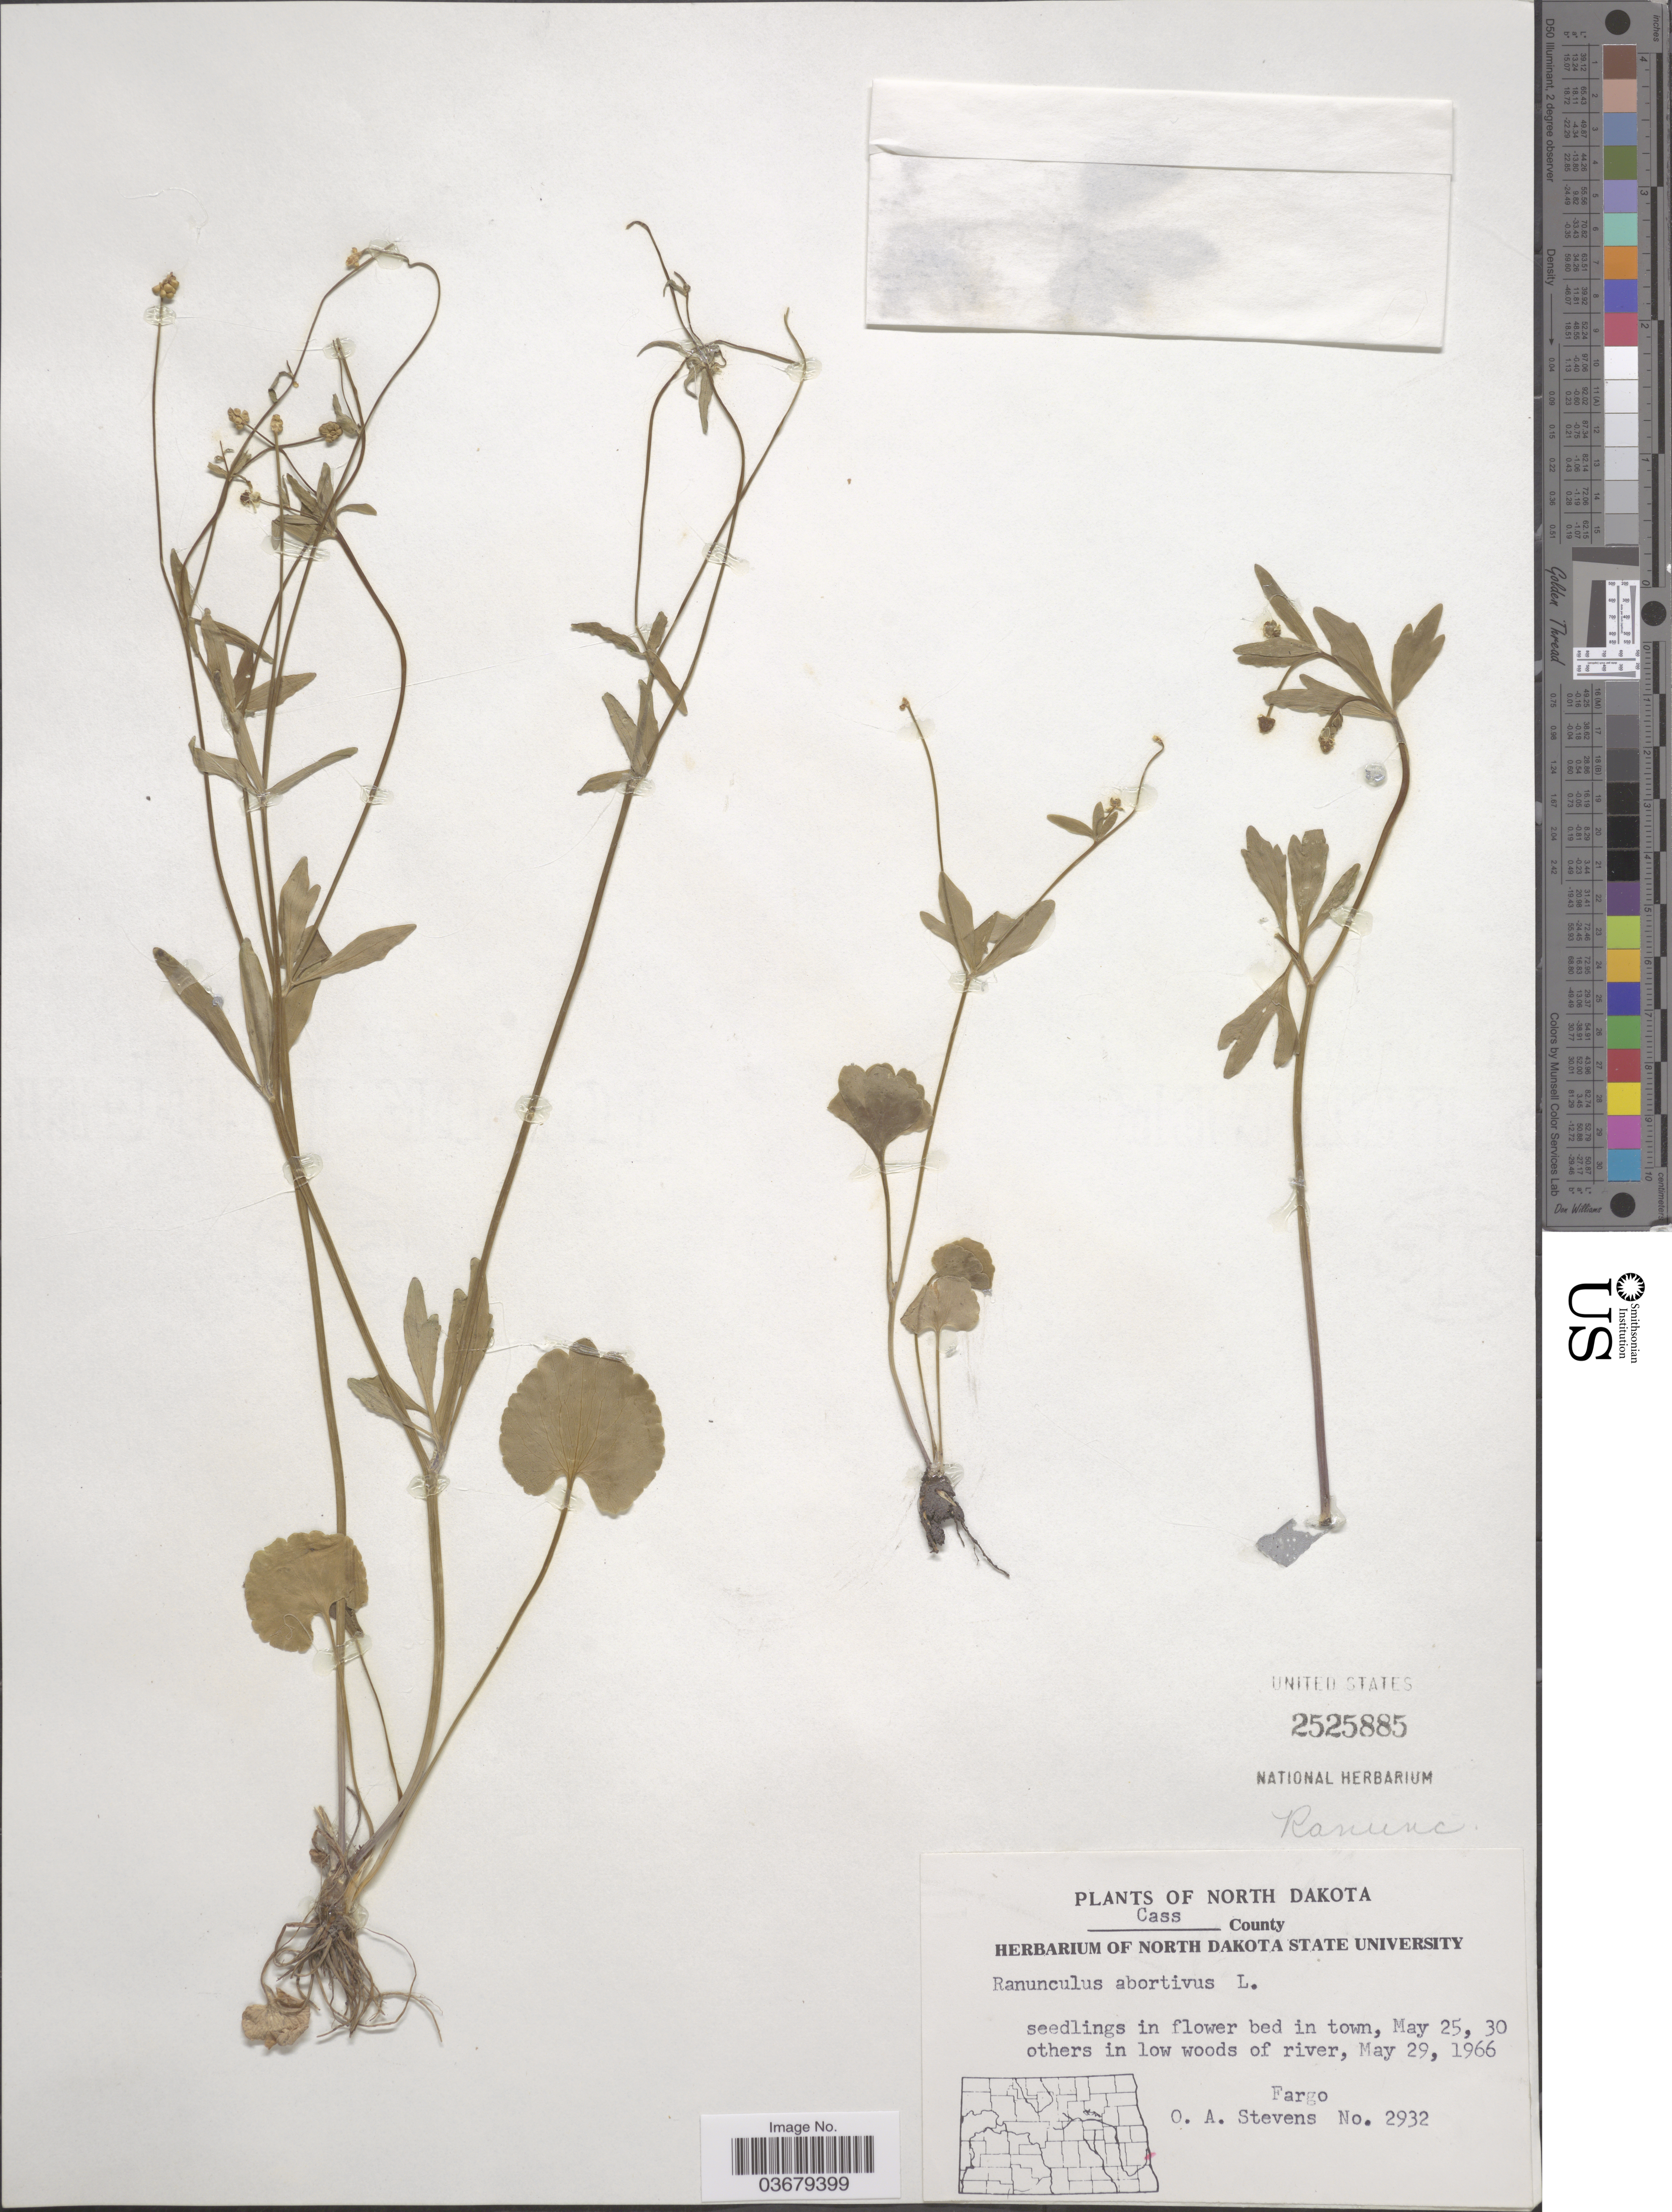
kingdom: Plantae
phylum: Tracheophyta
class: Magnoliopsida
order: Ranunculales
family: Ranunculaceae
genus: Ranunculus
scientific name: Ranunculus abortivus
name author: L.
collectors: O. A. Stevens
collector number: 2932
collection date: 1966-05-25/1966-05-29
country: United States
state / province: North Dakota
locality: Cass County. Fargo.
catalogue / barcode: US 2525885